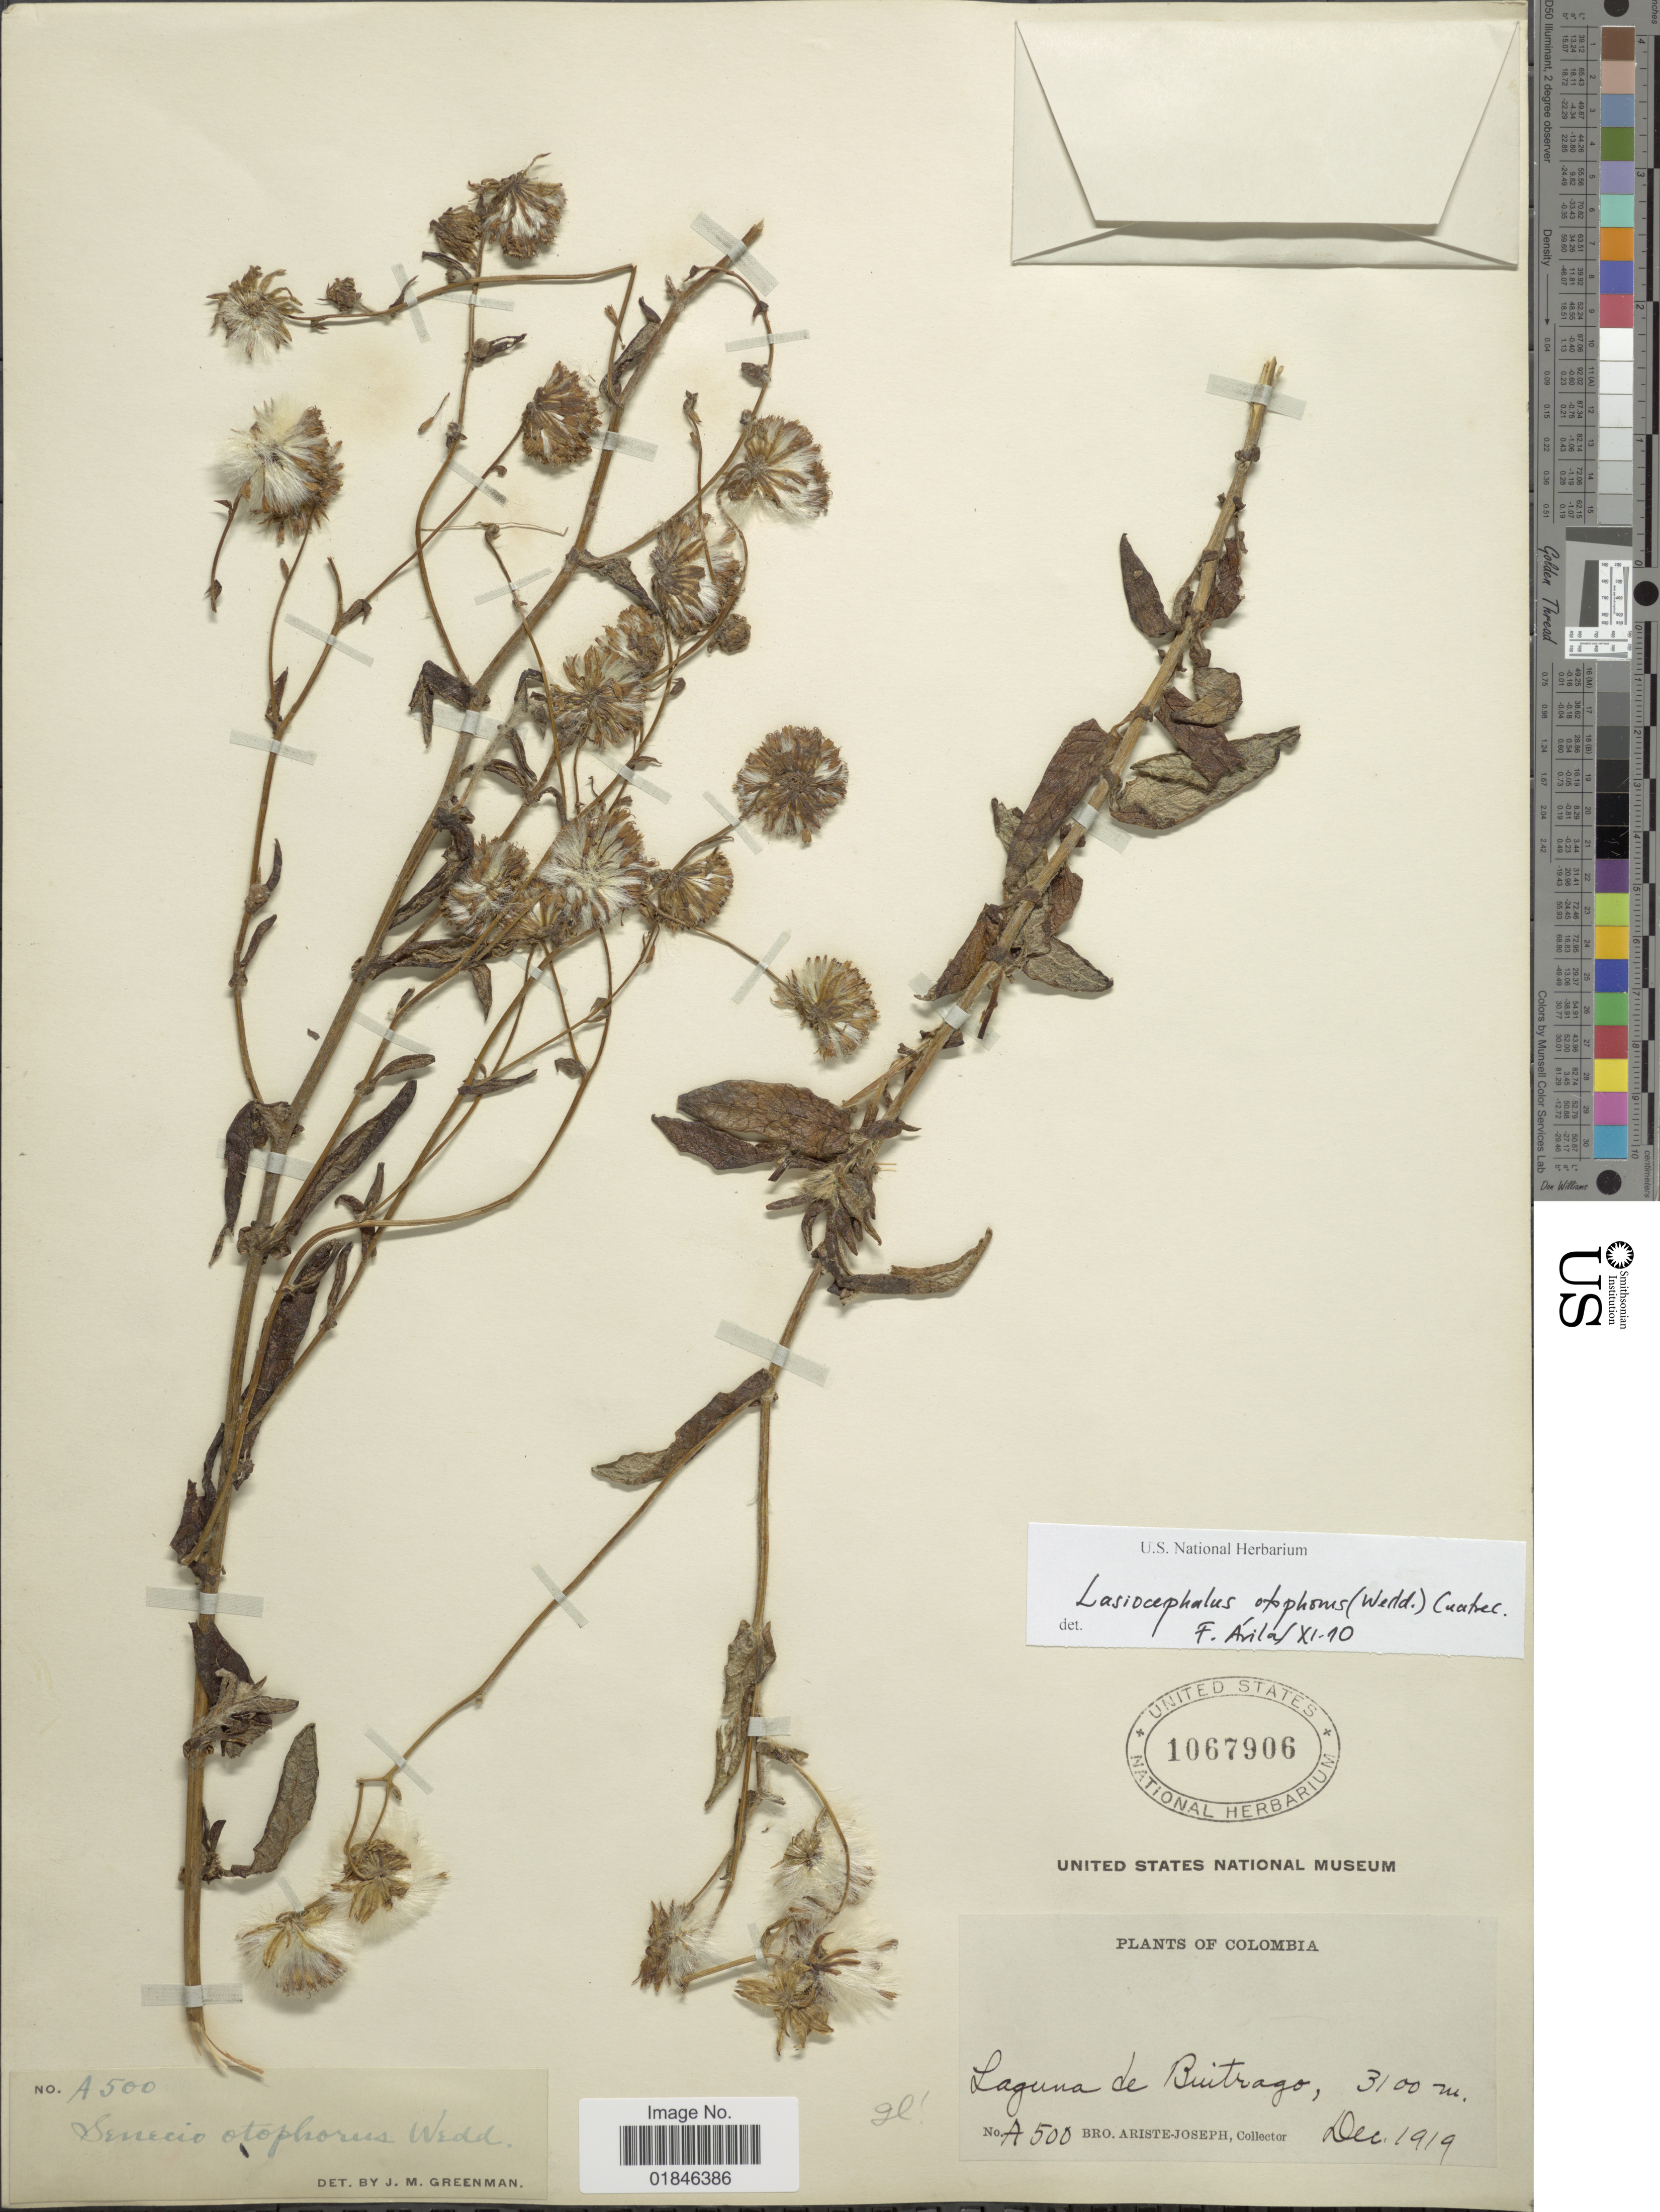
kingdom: Plantae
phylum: Tracheophyta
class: Magnoliopsida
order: Asterales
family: Asteraceae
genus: Senecio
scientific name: Senecio otophorus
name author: Wedd.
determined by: Salomon, Luciana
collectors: Bro. Ariste-Joseph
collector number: A500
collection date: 1919-12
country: Colombia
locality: Laguna de Buitrago.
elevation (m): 3100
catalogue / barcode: US 1067906